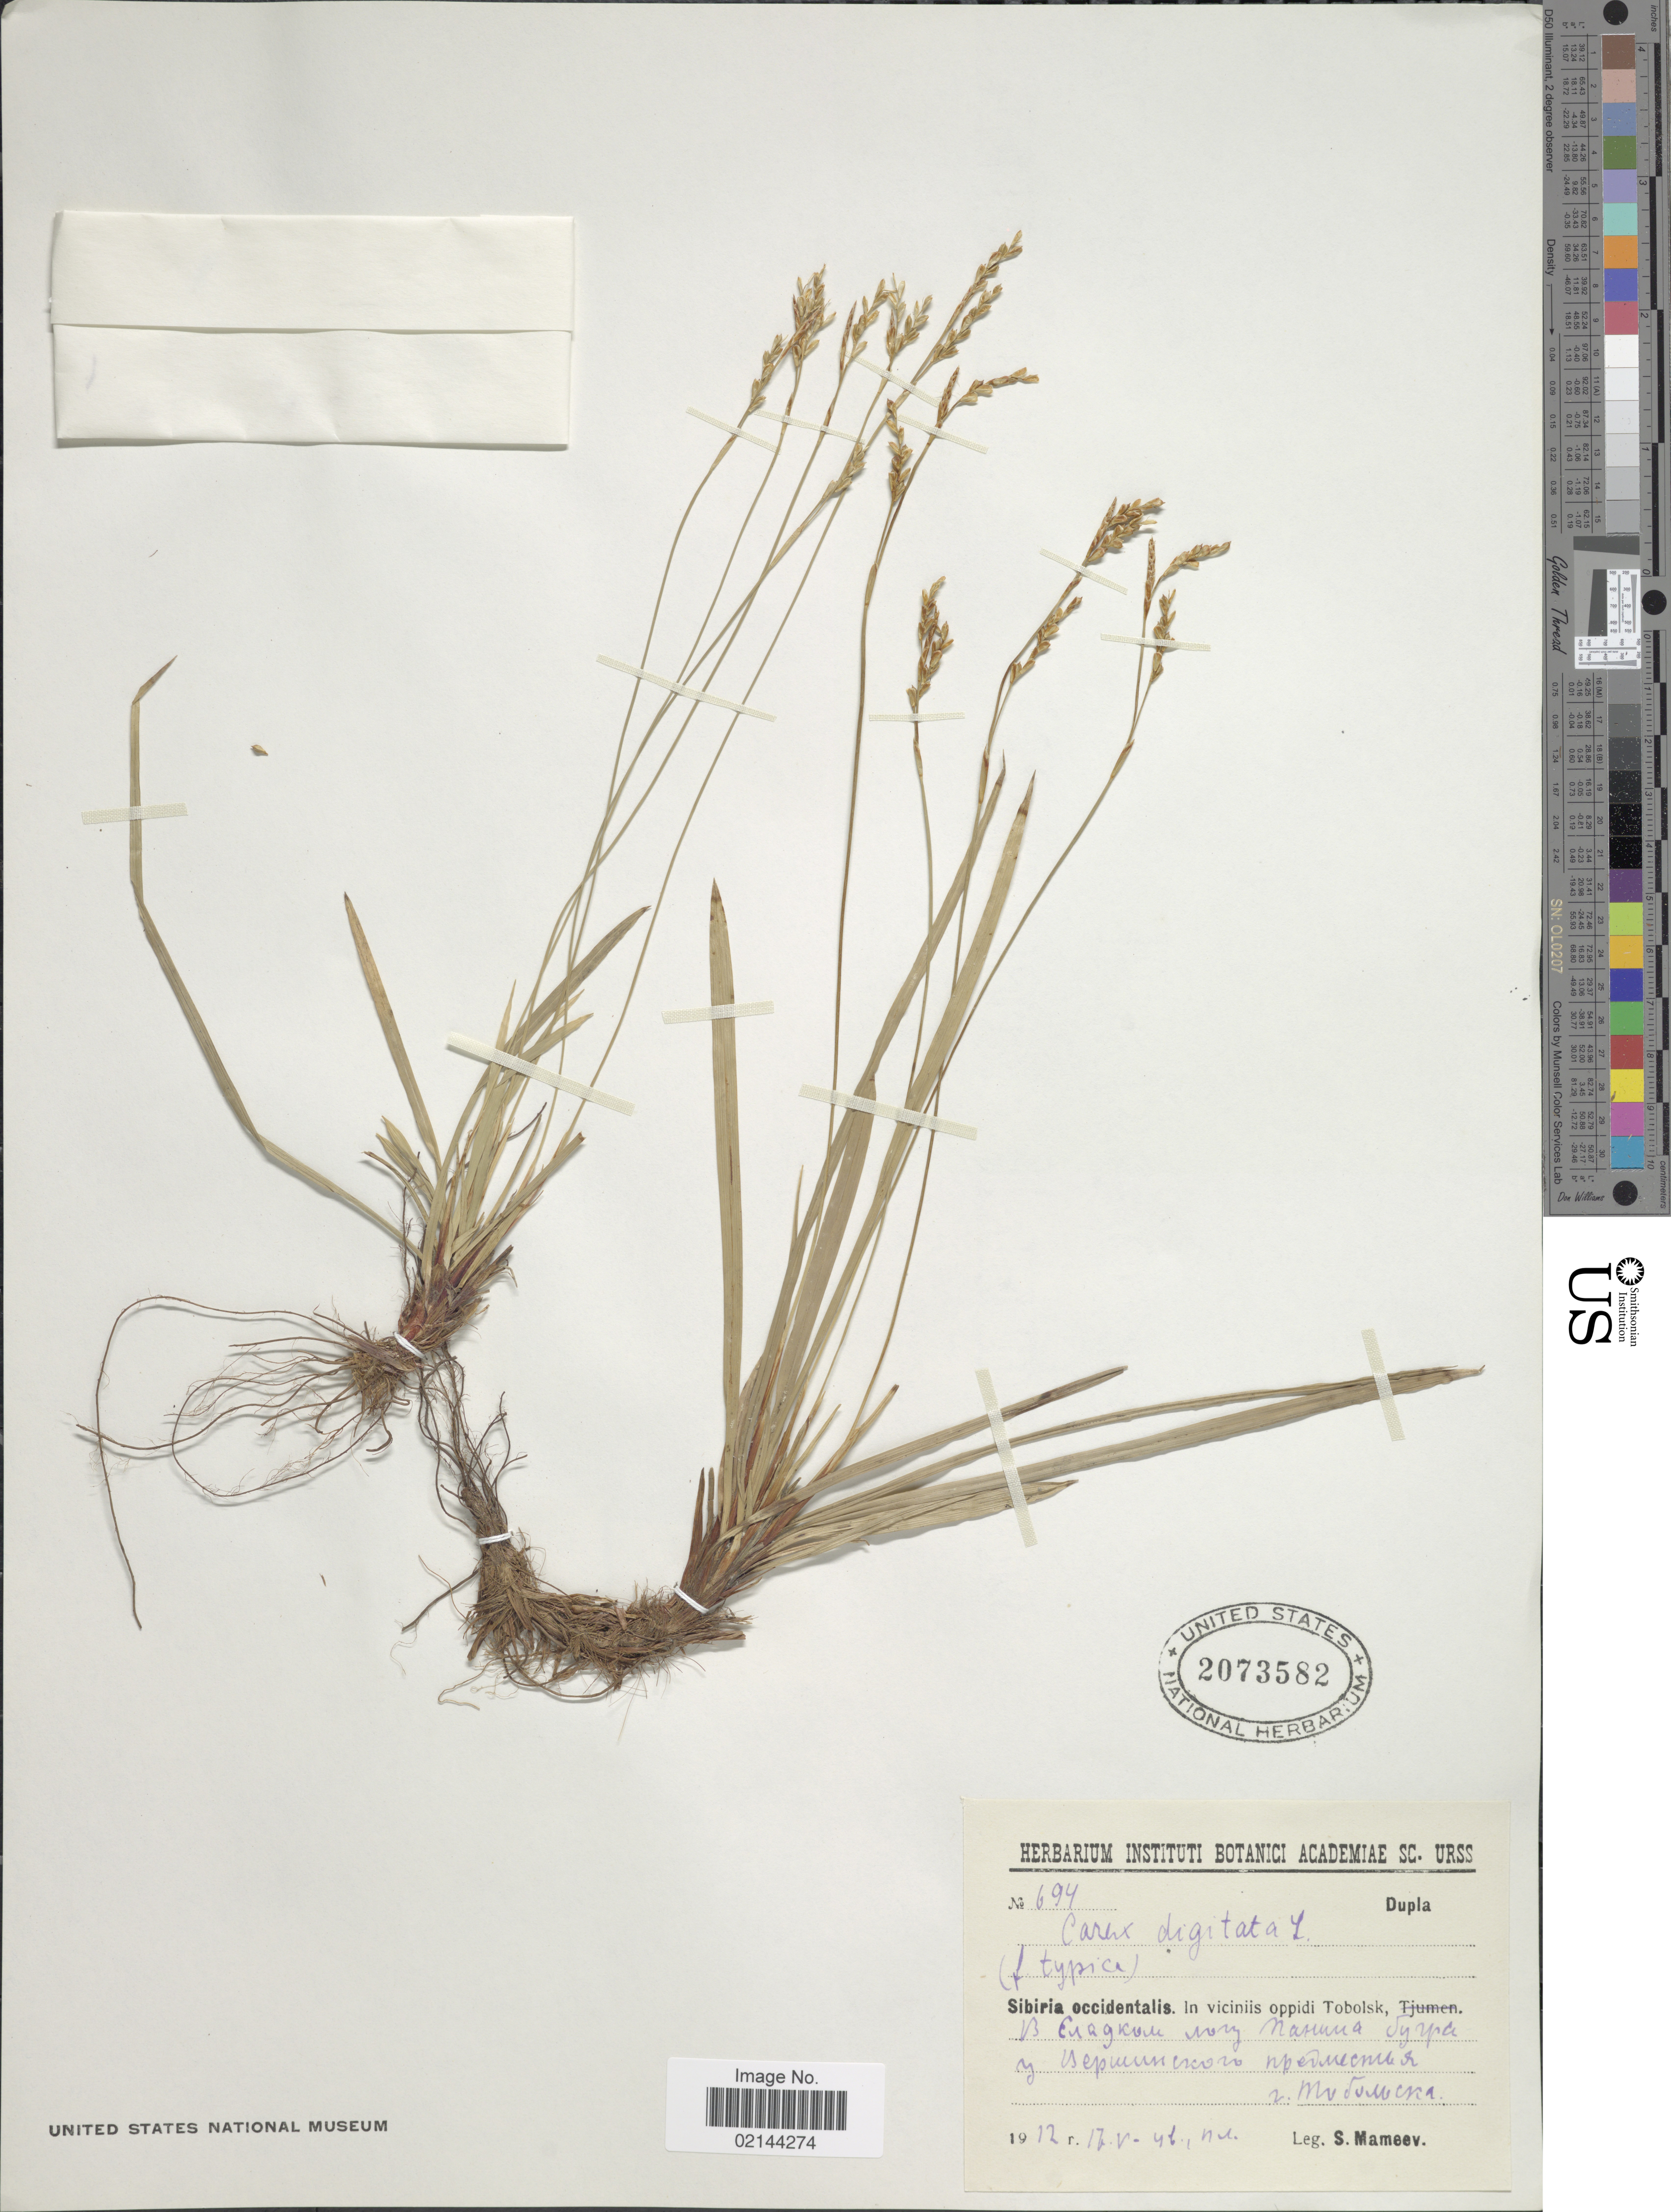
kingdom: Plantae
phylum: Tracheophyta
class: Liliopsida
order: Poales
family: Cyperaceae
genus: Carex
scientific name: Carex digitata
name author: L.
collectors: S. Mameev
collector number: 694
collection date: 1912-05-17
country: Russian Federation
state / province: Tyumen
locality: Sibiria occidentalis: In viconiis oppidi Tobolsk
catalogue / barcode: US 2073582